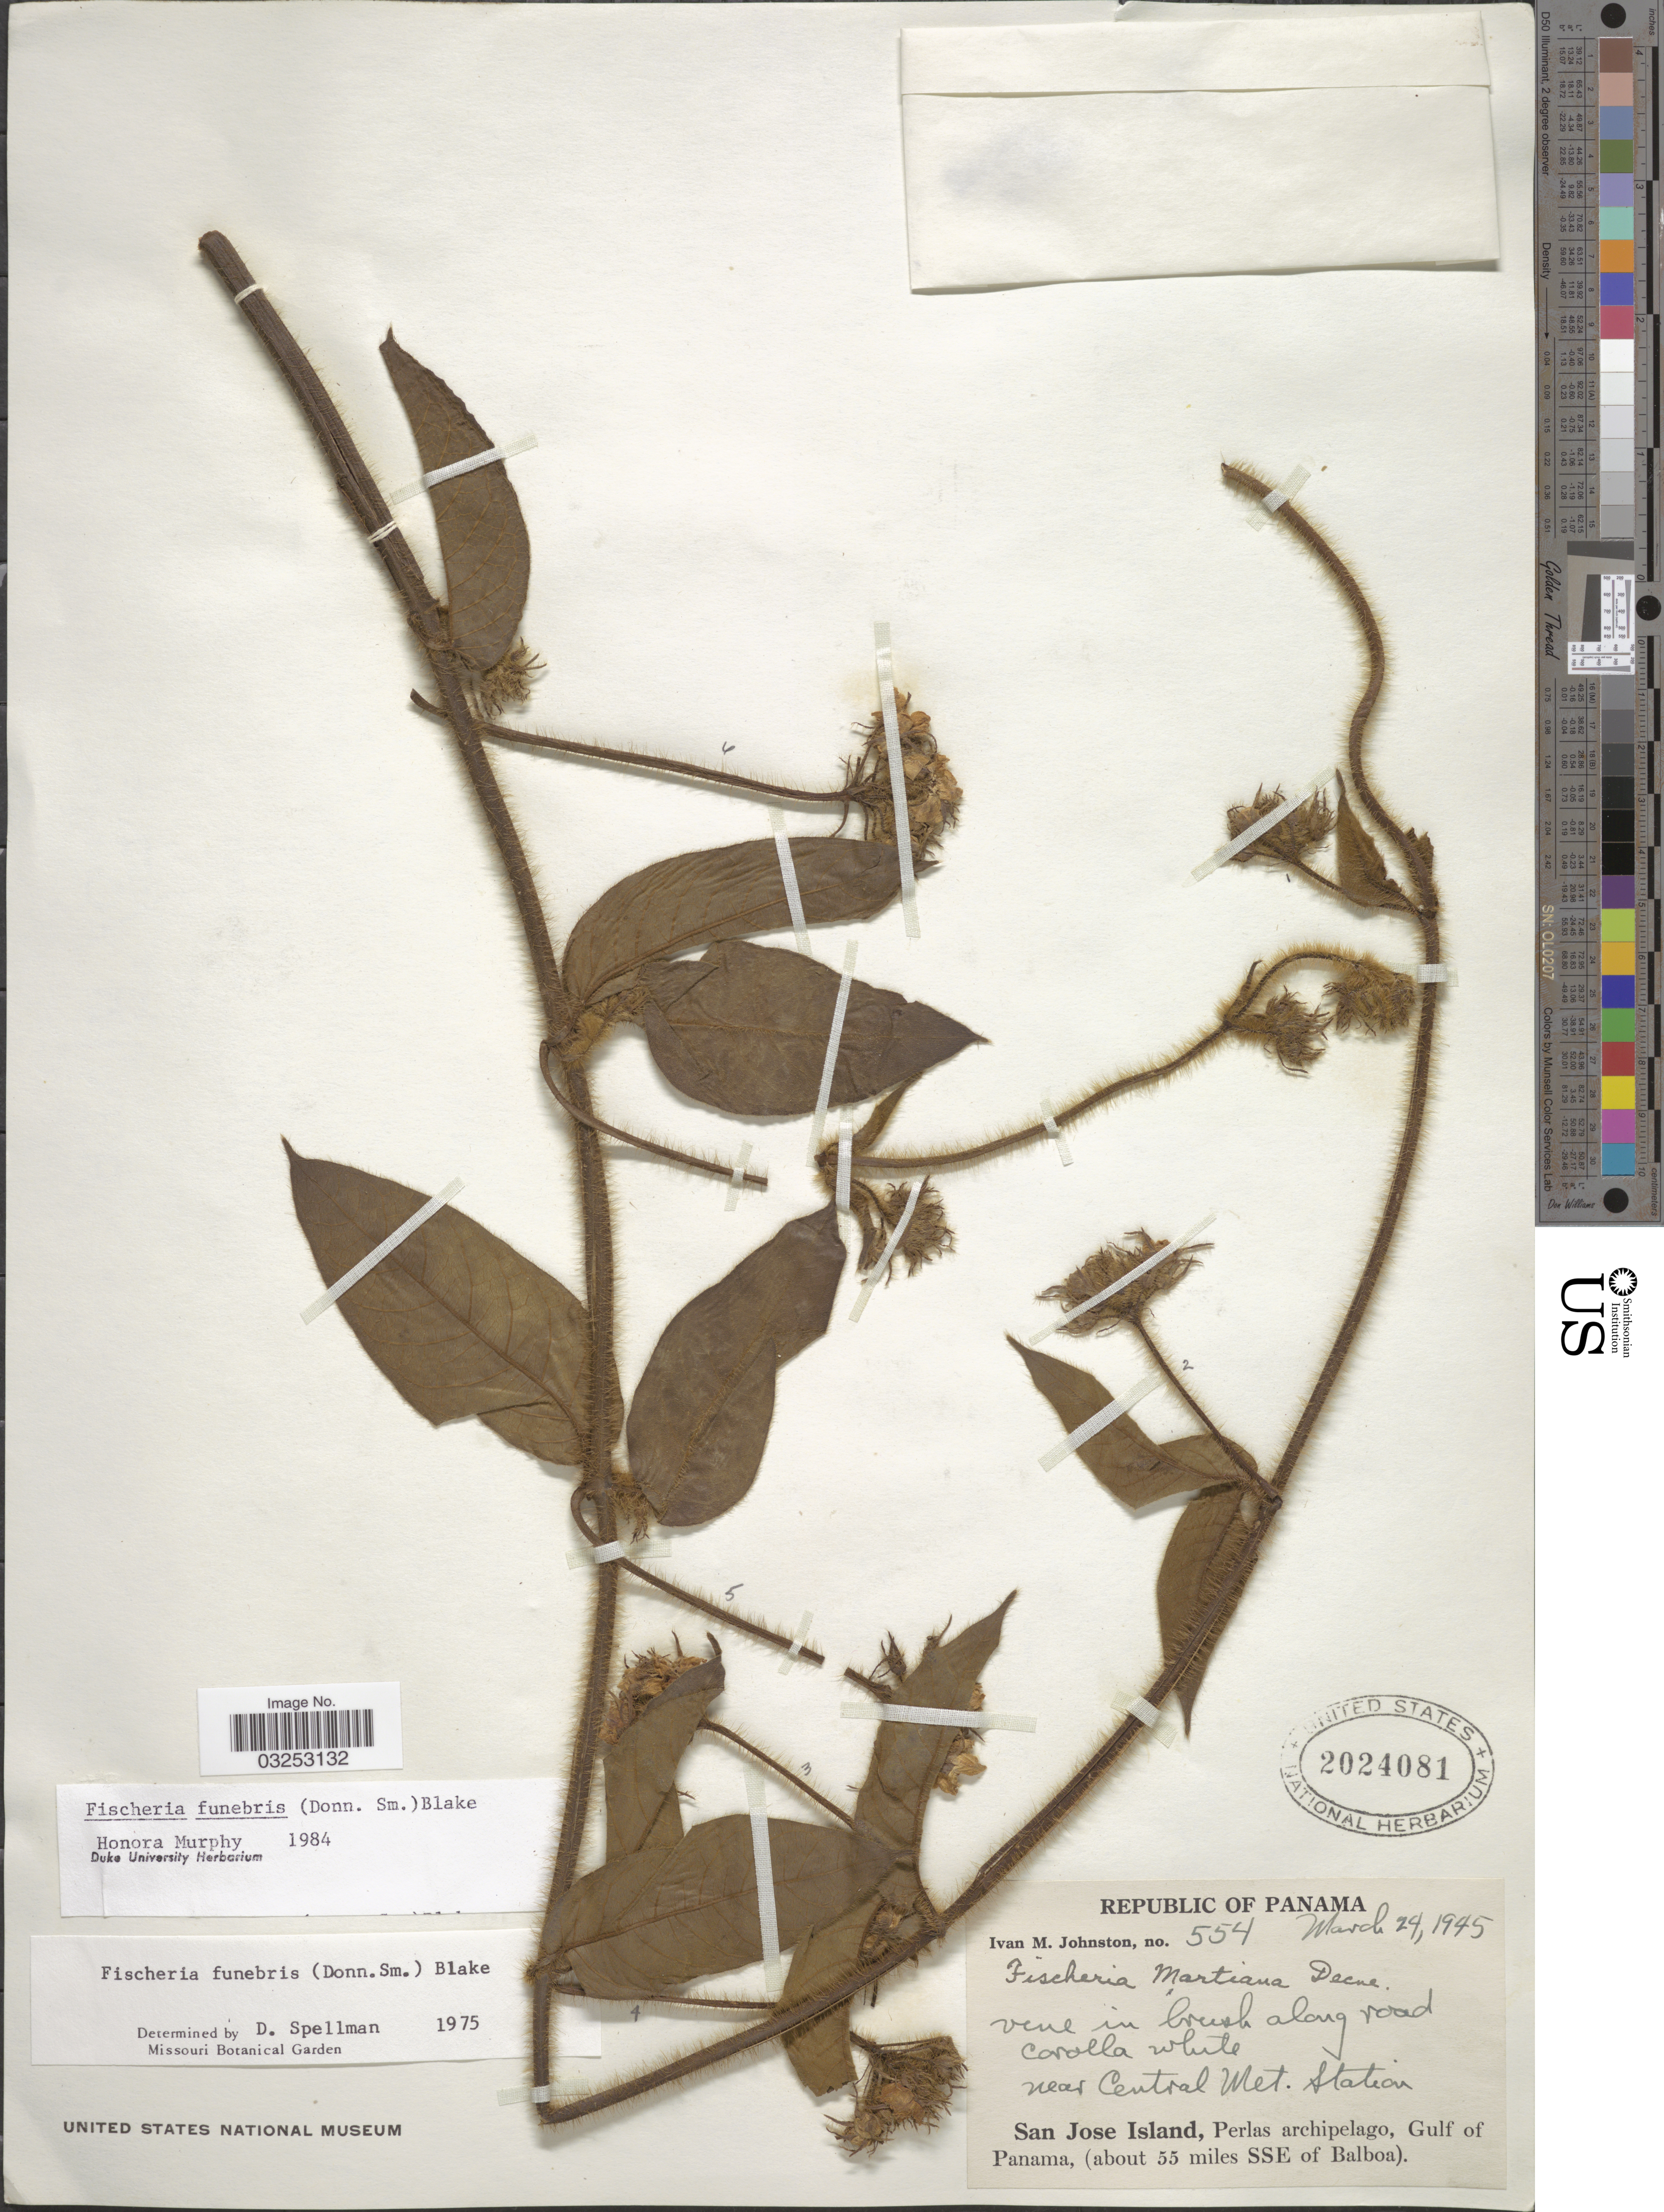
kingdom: Plantae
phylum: Tracheophyta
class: Magnoliopsida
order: Gentianales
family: Apocynaceae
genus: Fischeria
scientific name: Fischeria funebris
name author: (Donn. Sm.) S.F. Blake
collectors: I.M. Johnston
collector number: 554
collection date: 1945-03-24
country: Panama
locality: Near Central Met. station, San Jose Island, Perlas archipelago, Gulf of Panama, (about 55 miles SSE of Balboa).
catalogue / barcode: US 2024081